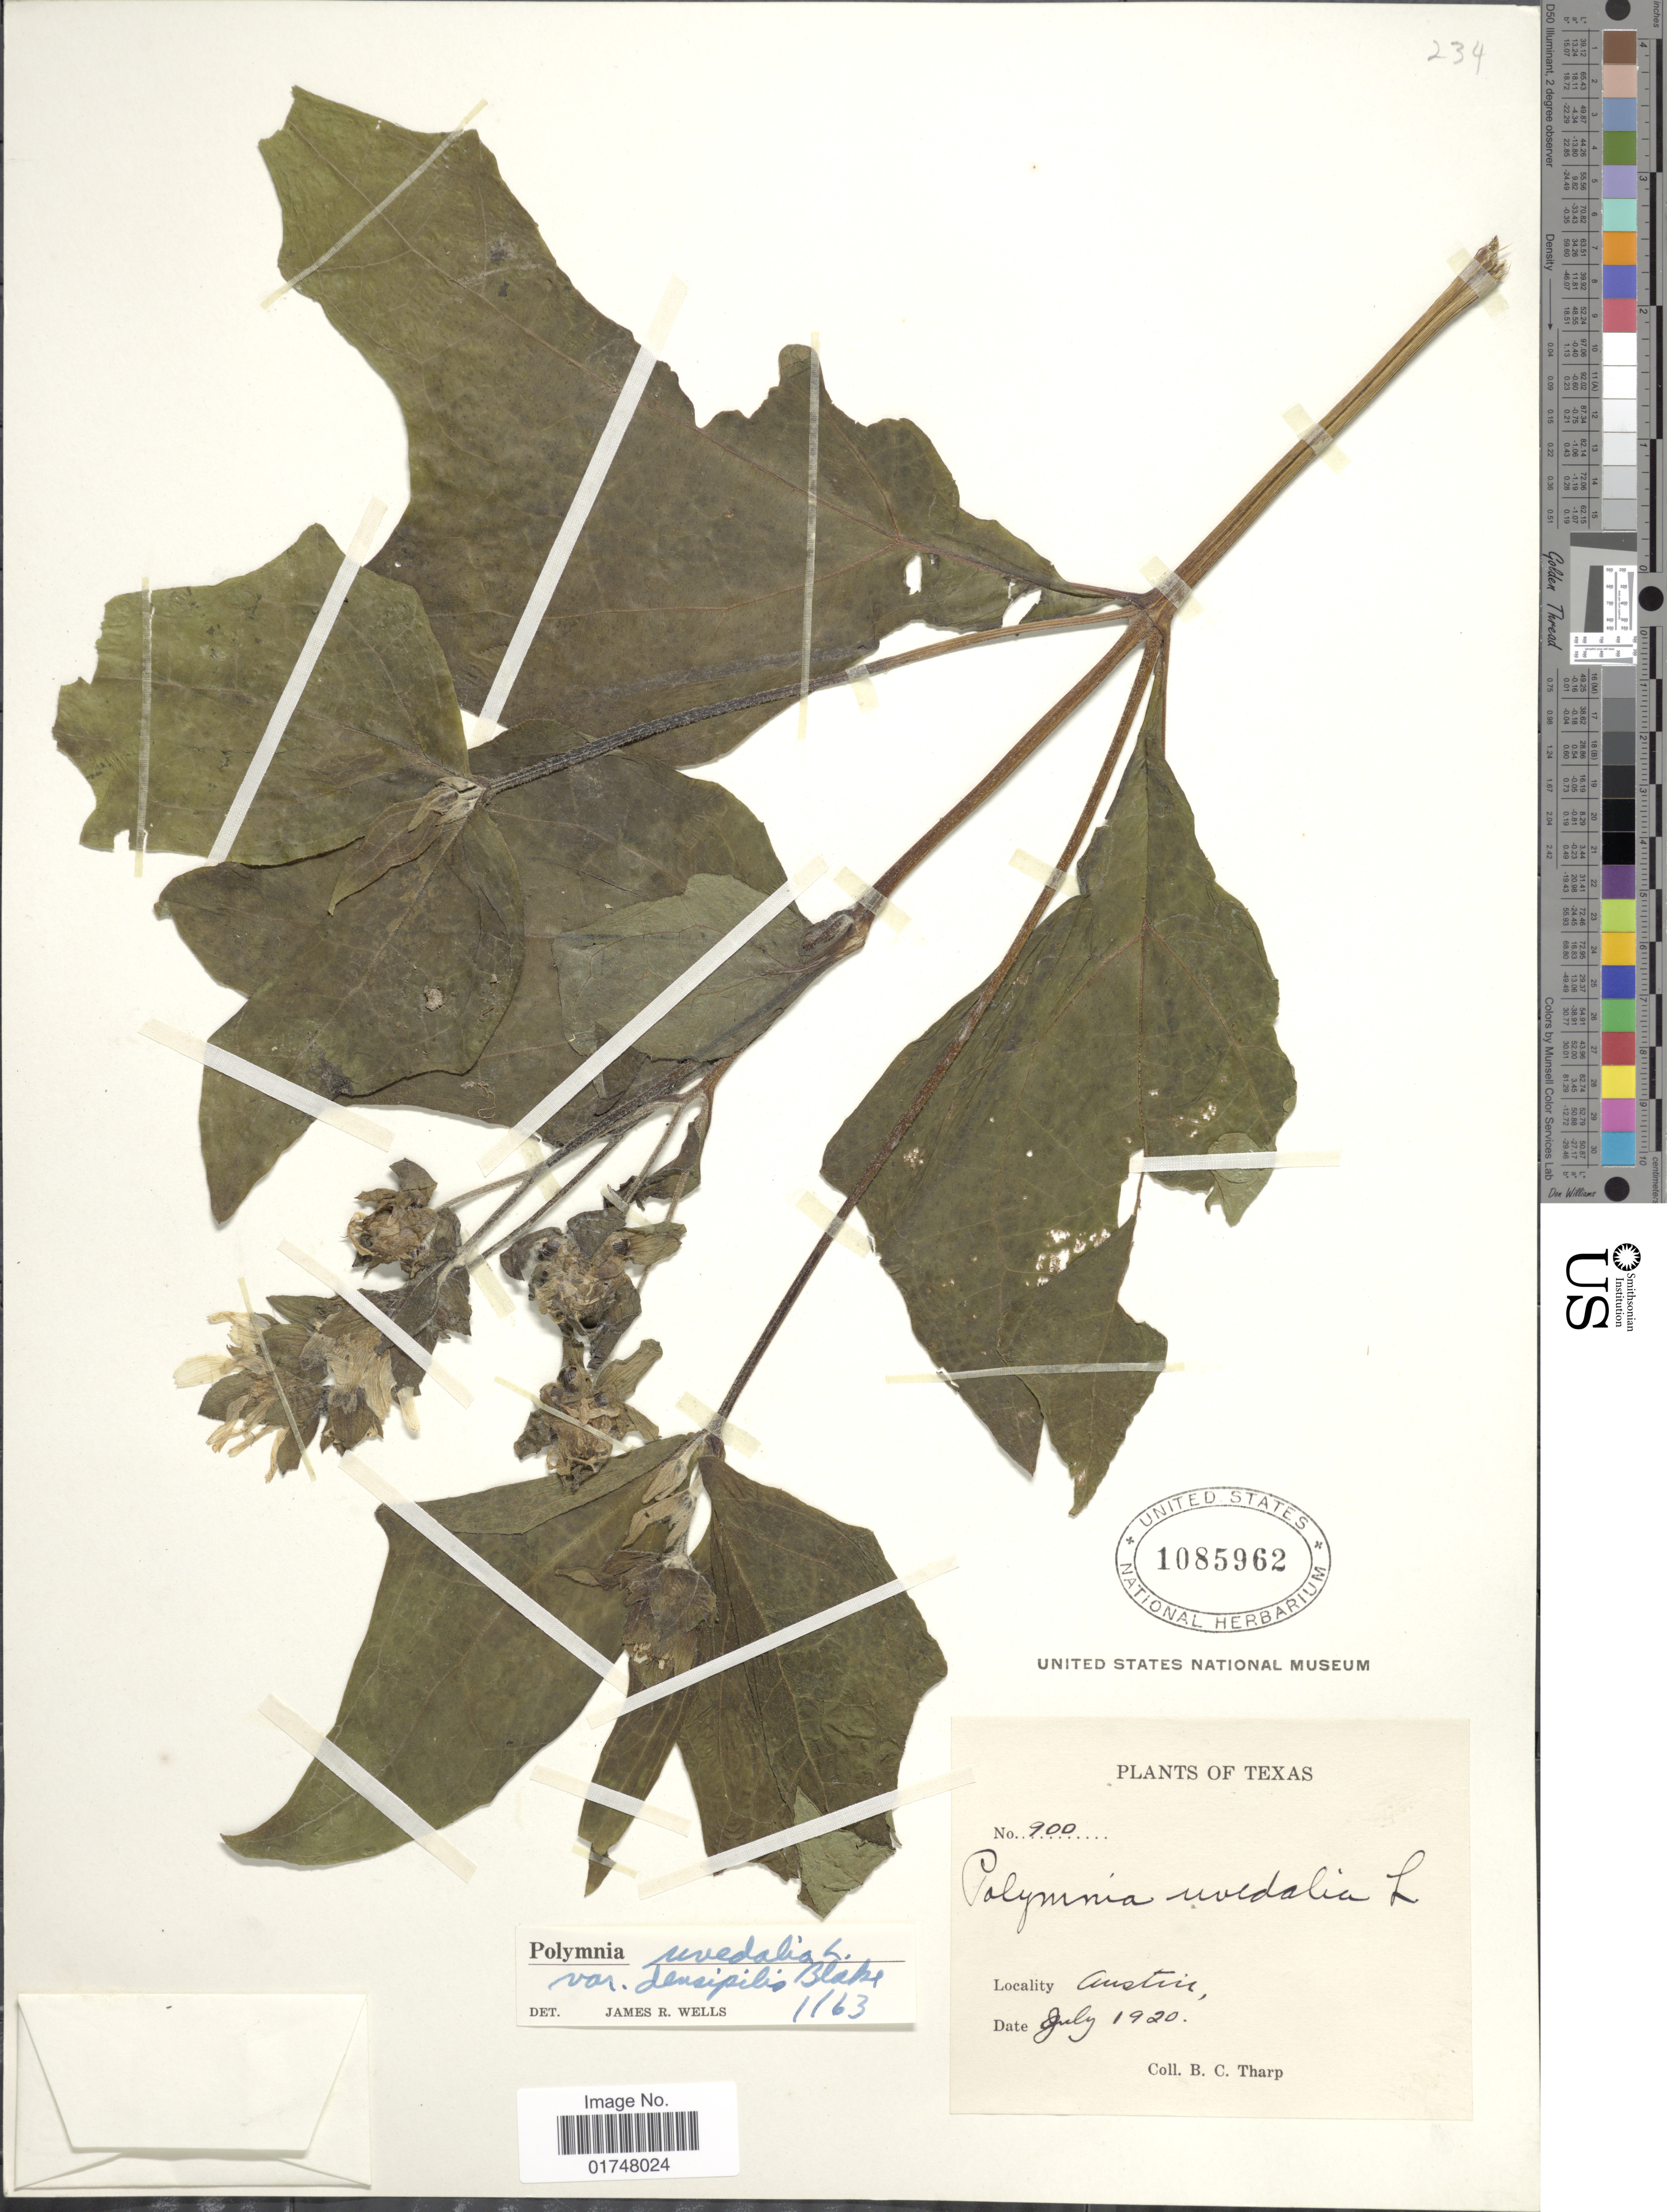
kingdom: Plantae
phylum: Tracheophyta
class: Magnoliopsida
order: Asterales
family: Asteraceae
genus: Smallanthus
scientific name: Smallanthus uvedalia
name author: (L.) Mack. ex Mack.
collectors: B. C. Tharp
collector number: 900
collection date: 1920-07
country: United States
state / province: Texas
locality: Austin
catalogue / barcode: US 1085962